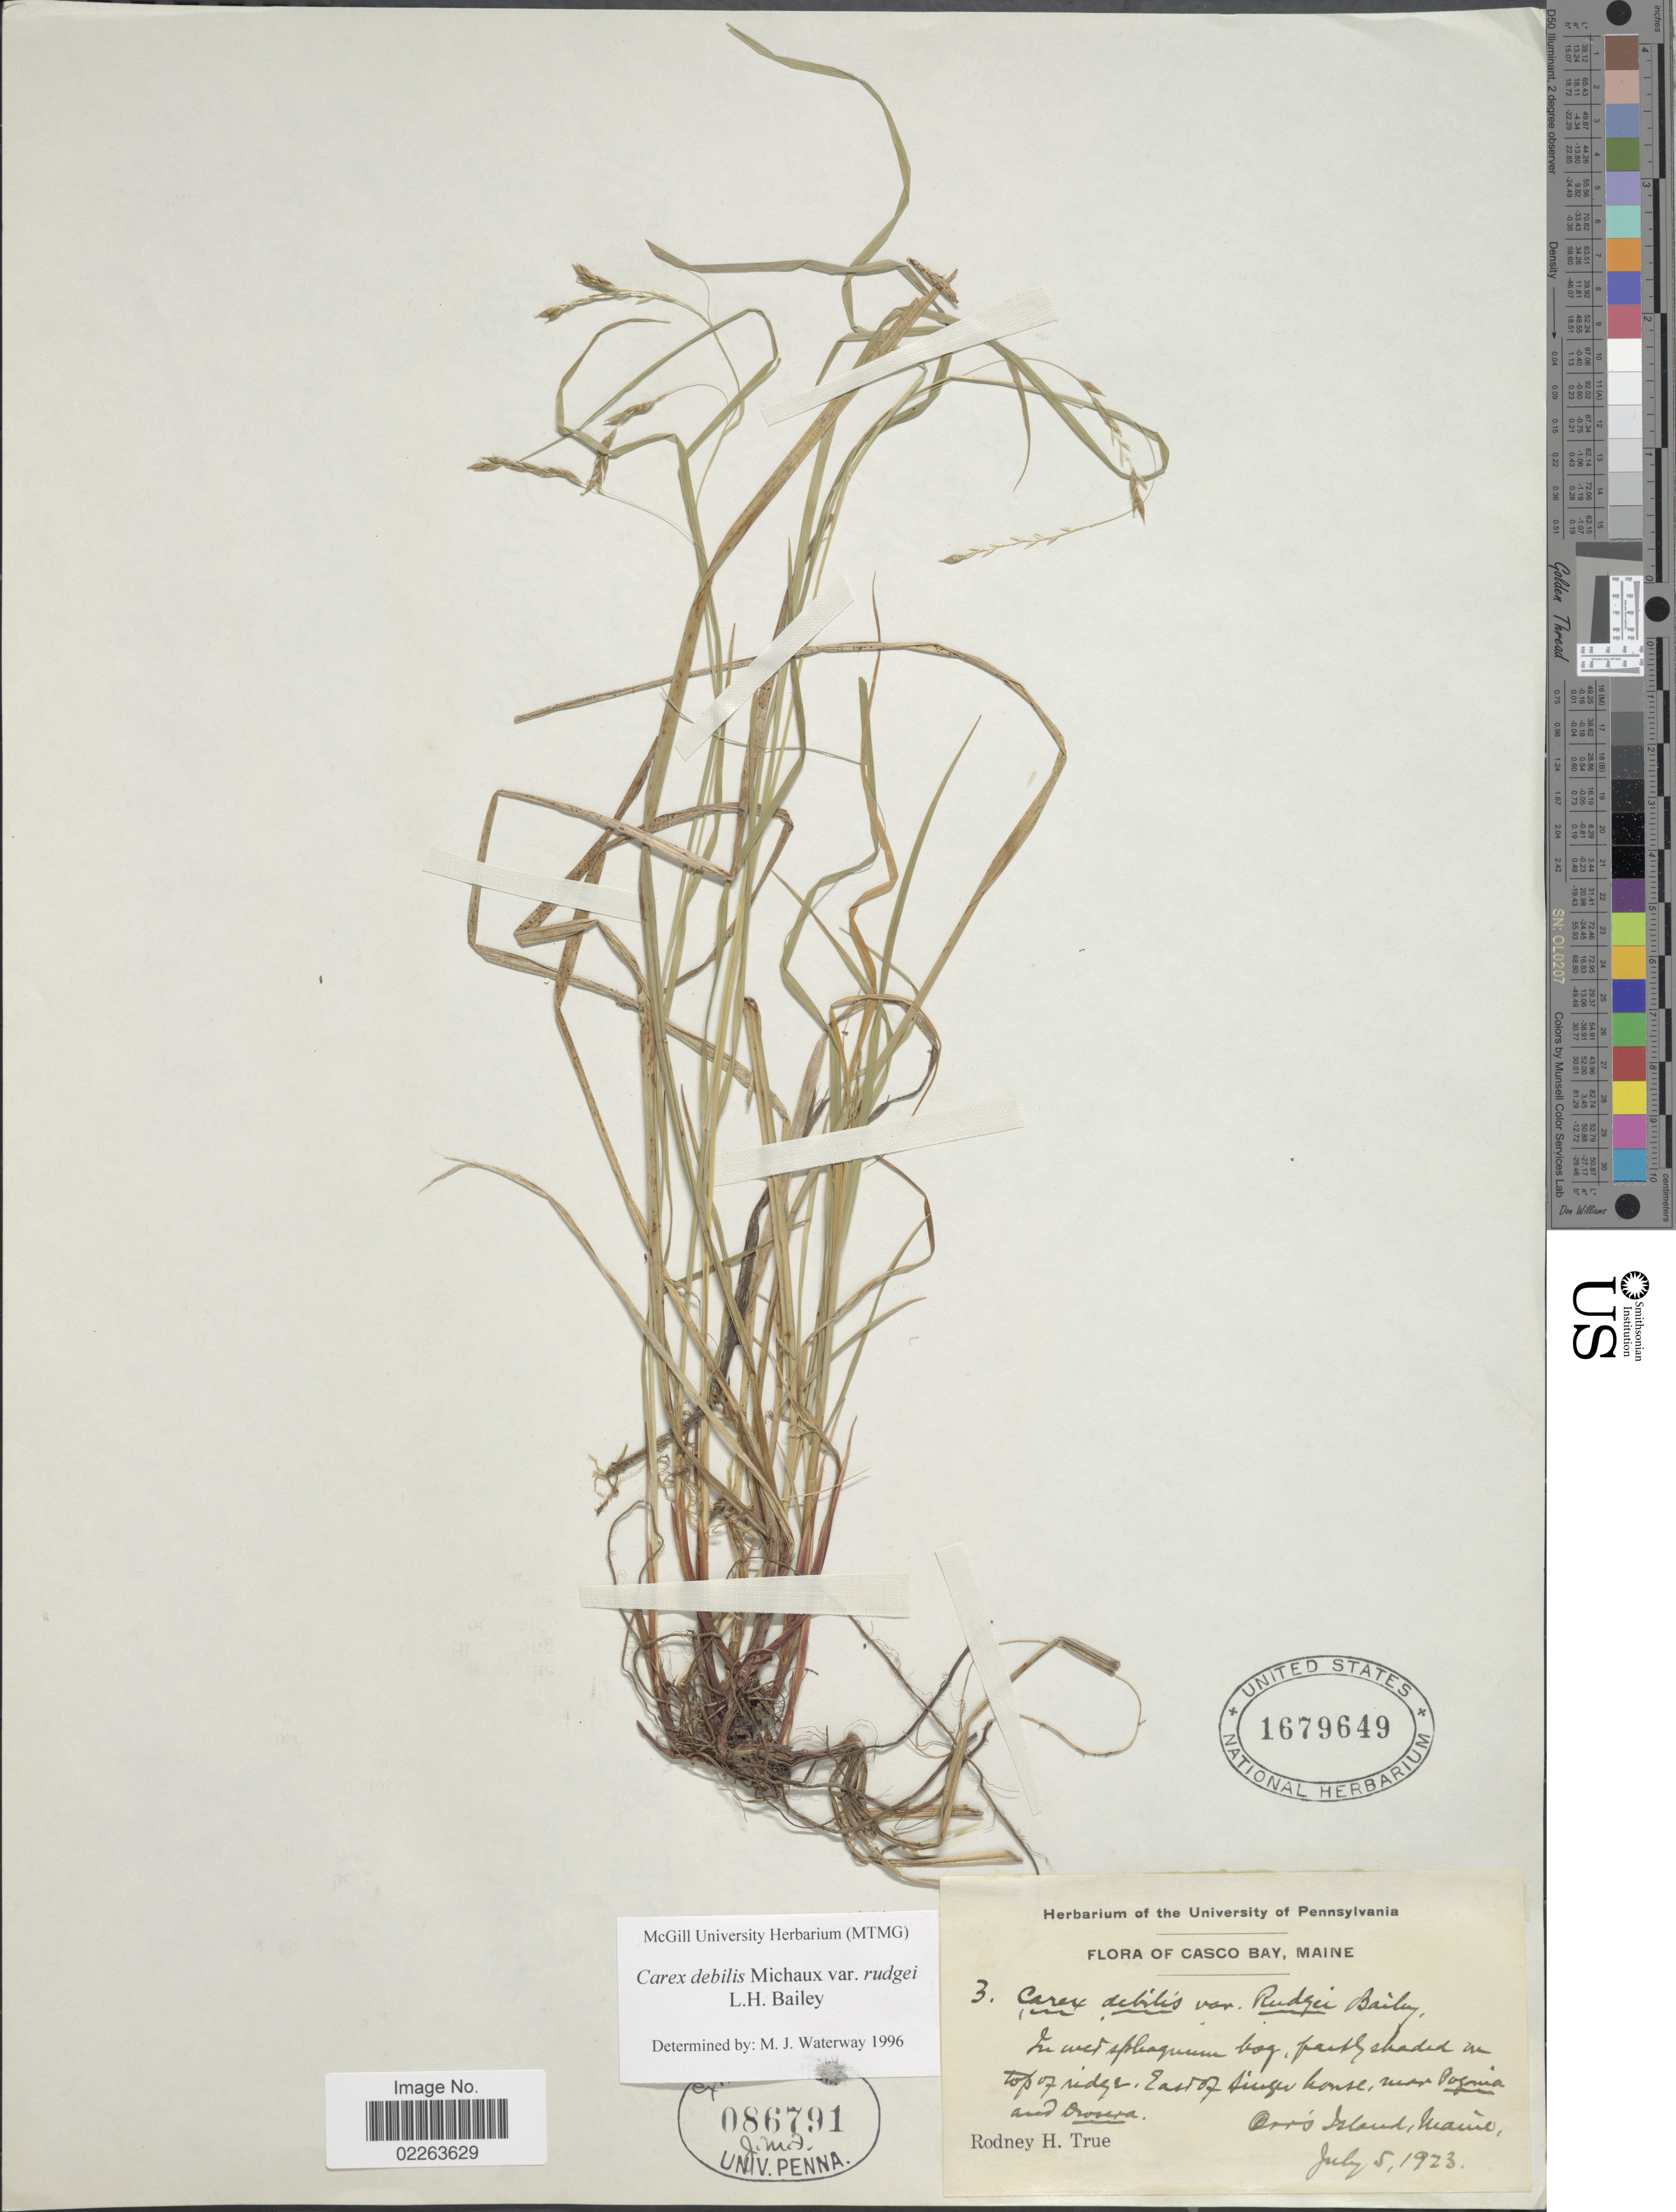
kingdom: Plantae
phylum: Tracheophyta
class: Liliopsida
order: Poales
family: Cyperaceae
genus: Carex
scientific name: Carex flexuosa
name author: Muhl. ex Willd.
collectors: R. H. True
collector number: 3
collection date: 1923-07-05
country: United States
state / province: Maine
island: Orr's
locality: East of Singer house, Orrs Island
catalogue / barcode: US 1679649